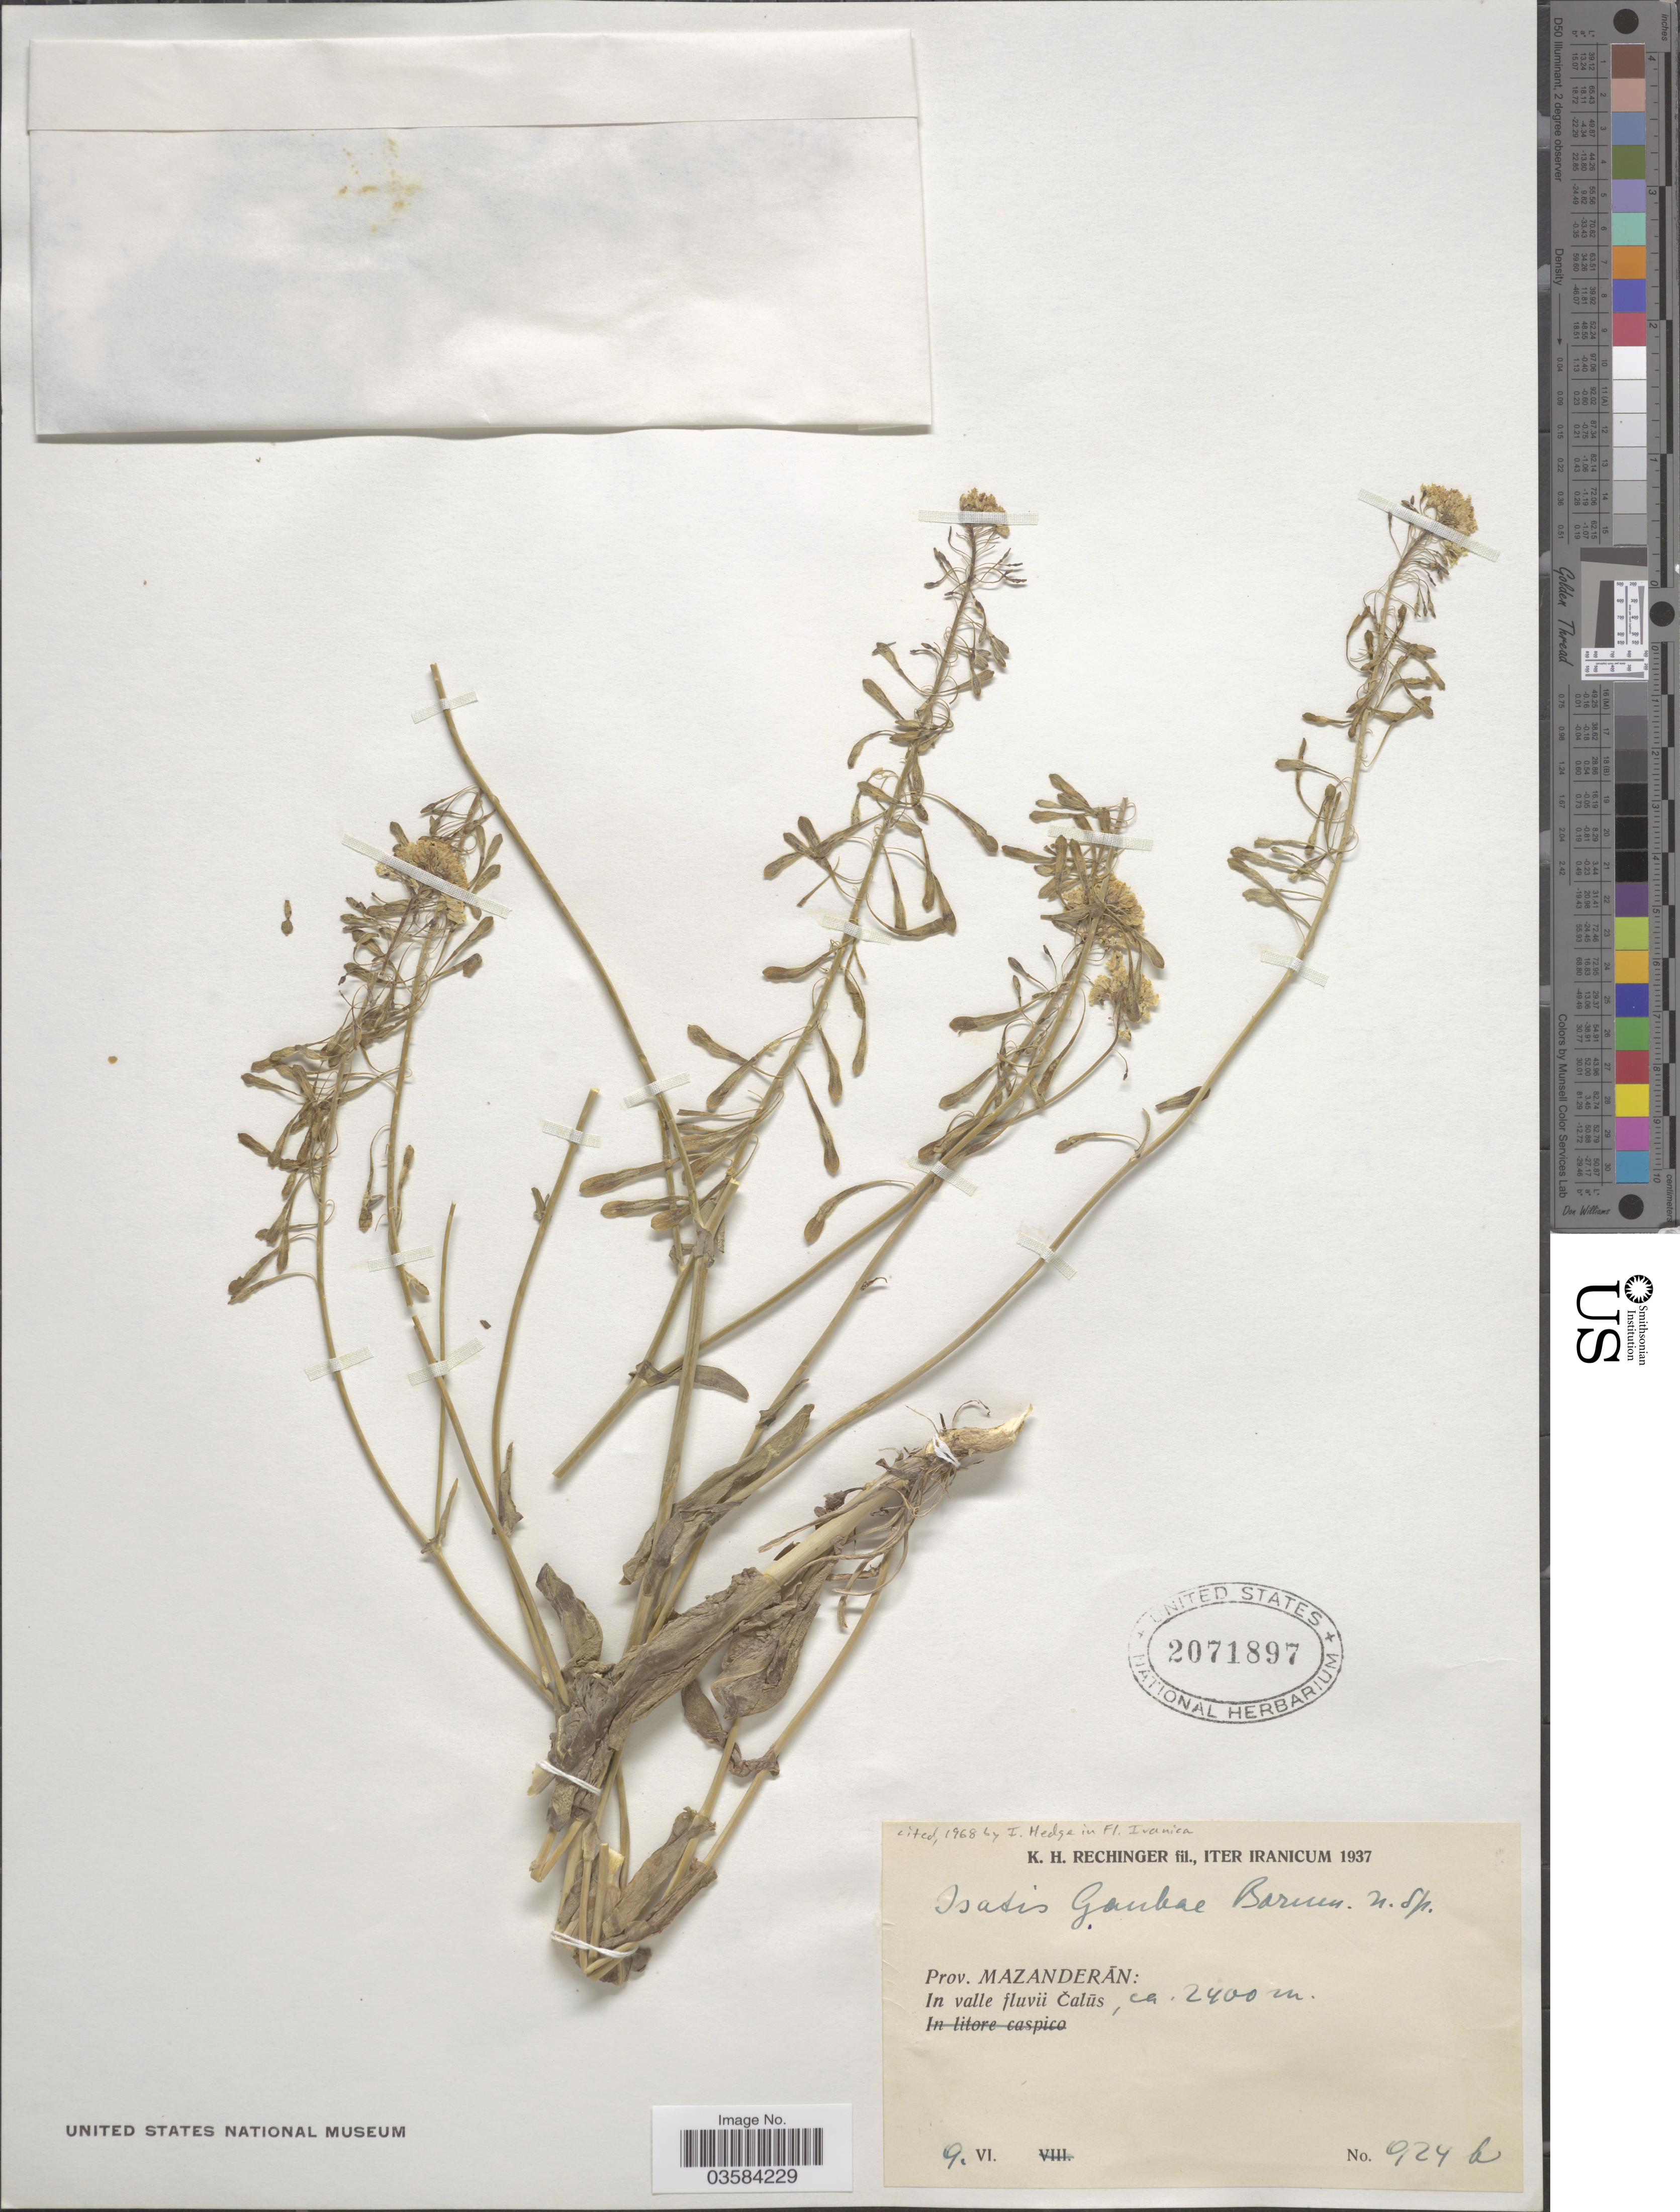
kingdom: Plantae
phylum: Tracheophyta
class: Magnoliopsida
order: Brassicales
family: Brassicaceae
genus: Isatis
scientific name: Isatis gaubae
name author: Bornm.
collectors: K. H. Rechinger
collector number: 924b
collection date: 1937-06-09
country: Iran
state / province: Mazandaran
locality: In valle fluvii Čalūs.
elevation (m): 2400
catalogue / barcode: US 2071897